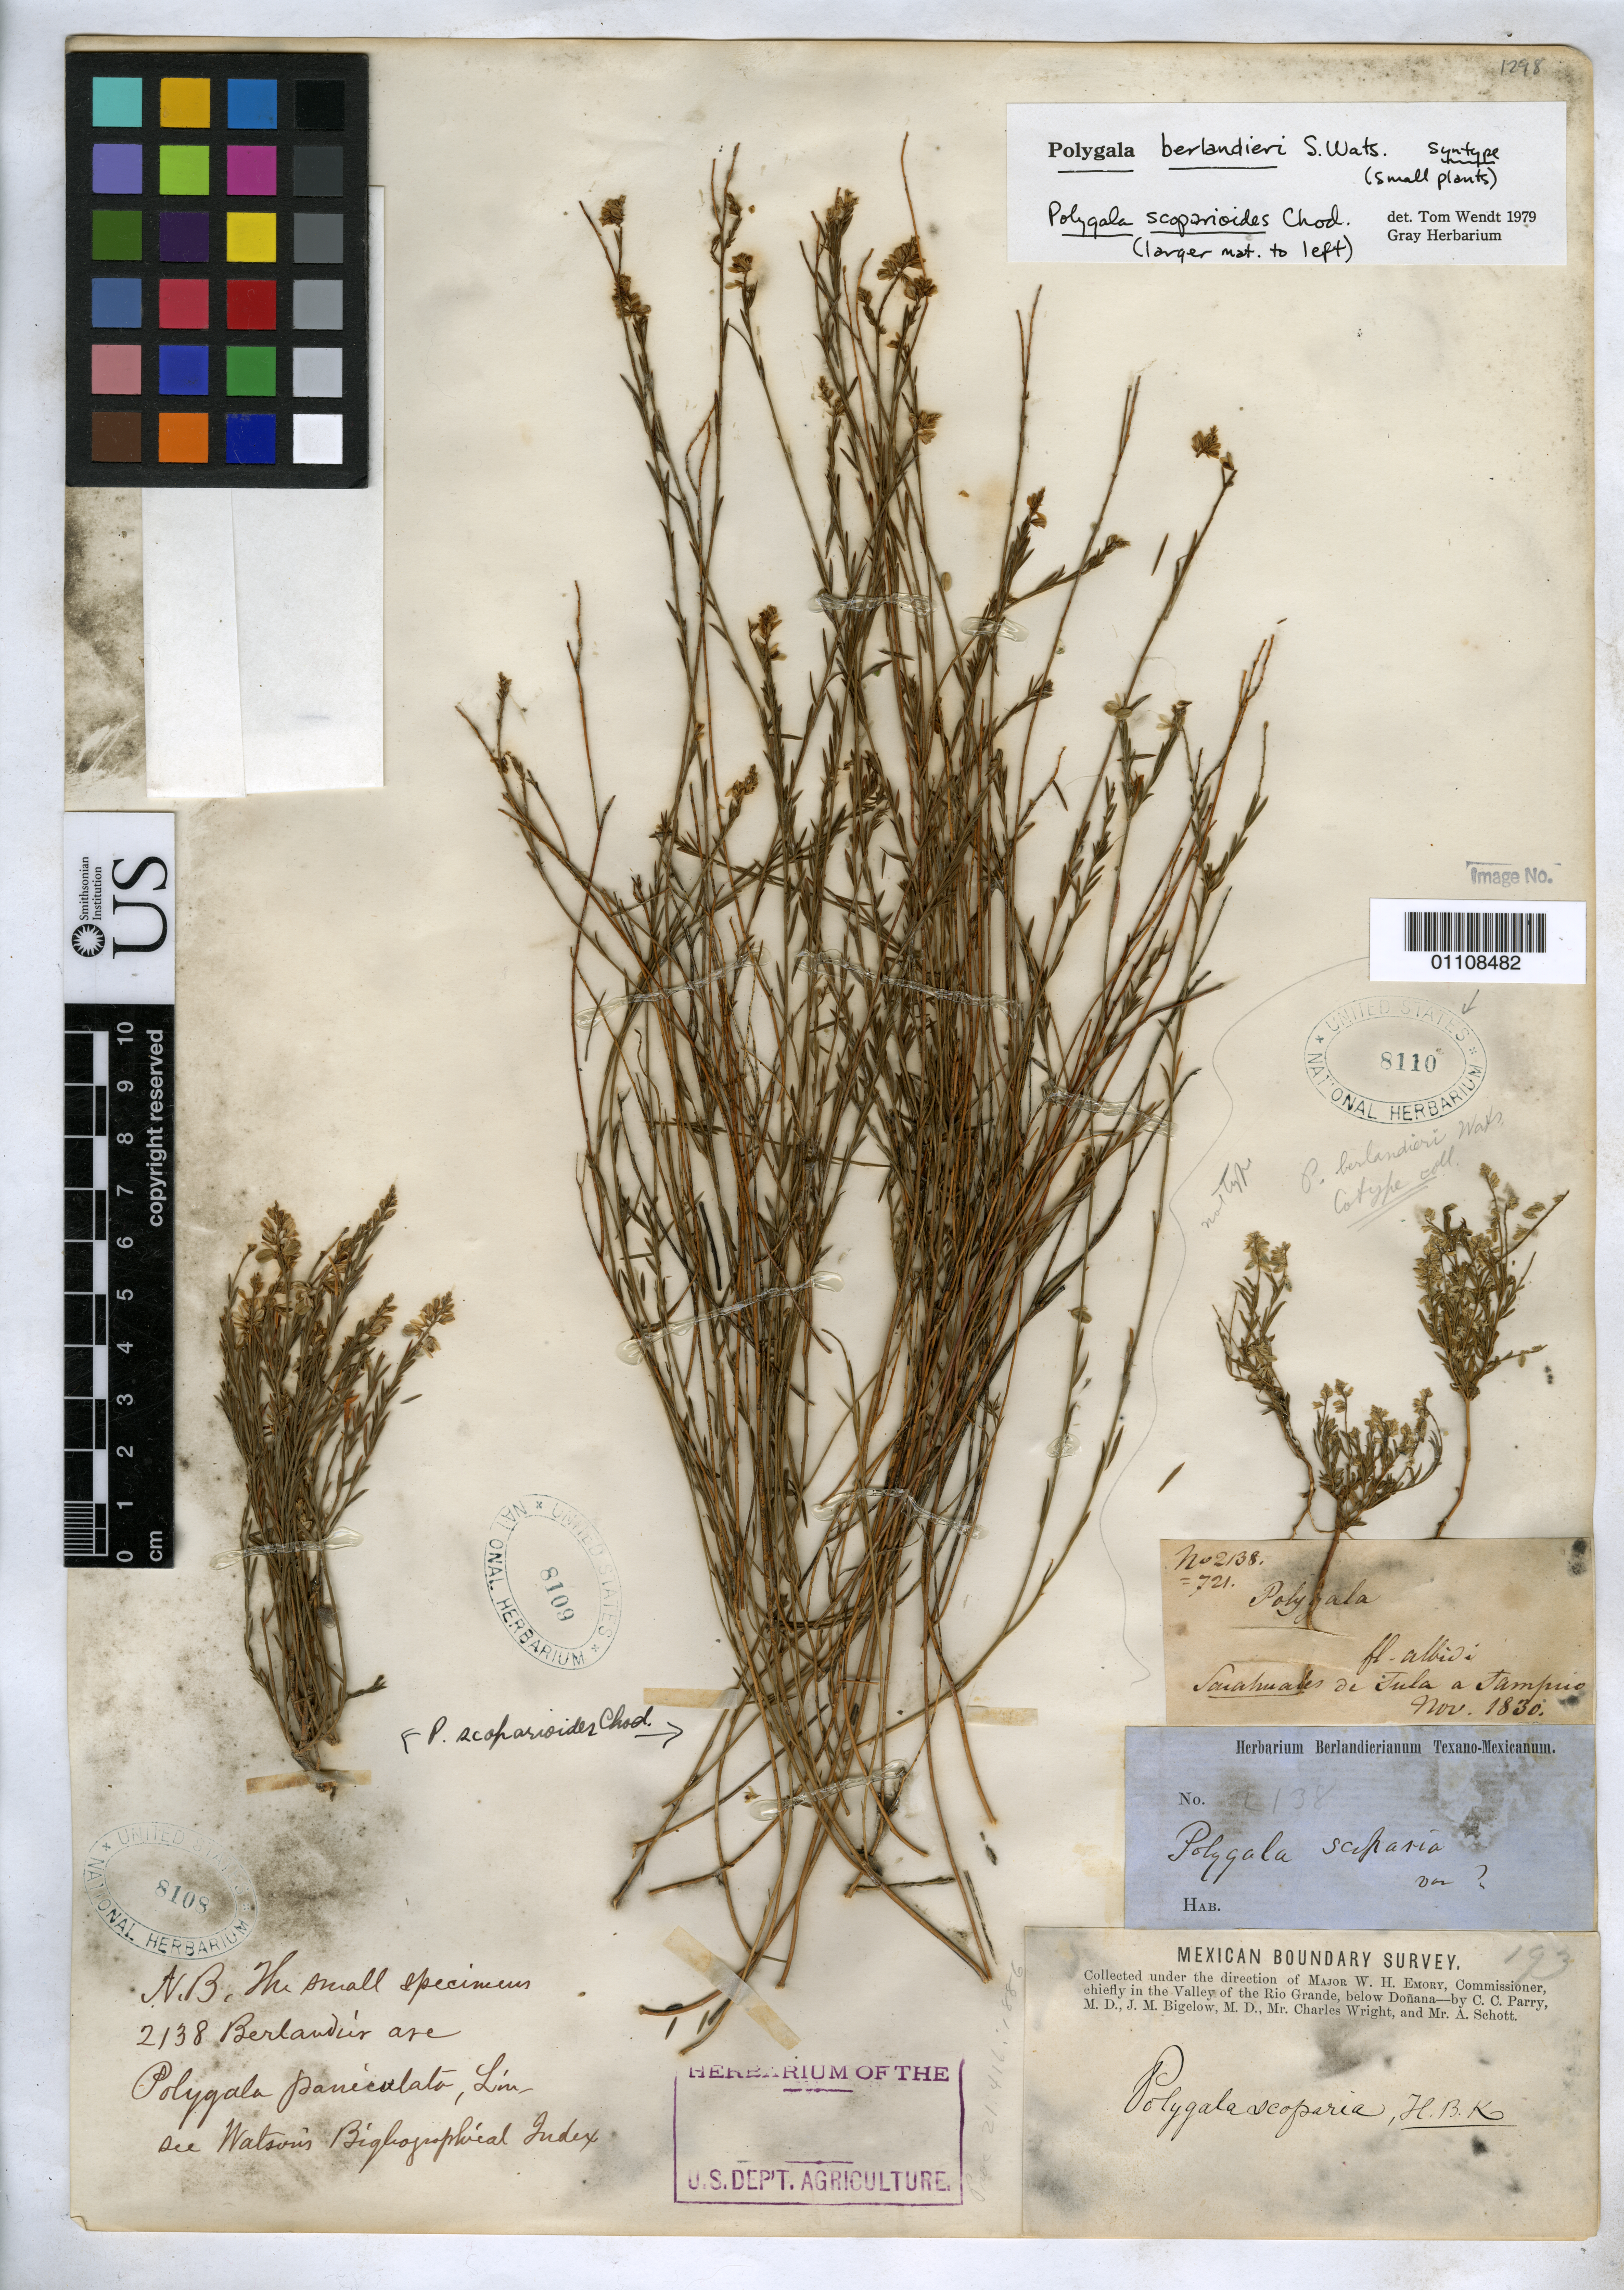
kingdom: Plantae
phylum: Tracheophyta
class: Magnoliopsida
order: Fabales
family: Polygalaceae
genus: Polygala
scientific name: Polygala berlandieri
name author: S. Watson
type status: Isolectotype; Syntype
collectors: J. L. Berlandier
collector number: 2138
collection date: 1830-11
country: Mexico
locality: Sacahuales de Tula a Tampico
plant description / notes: There are two more specimens US 8109 and US 8108 ( both aren't type material ) on this sheet.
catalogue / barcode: US 8110